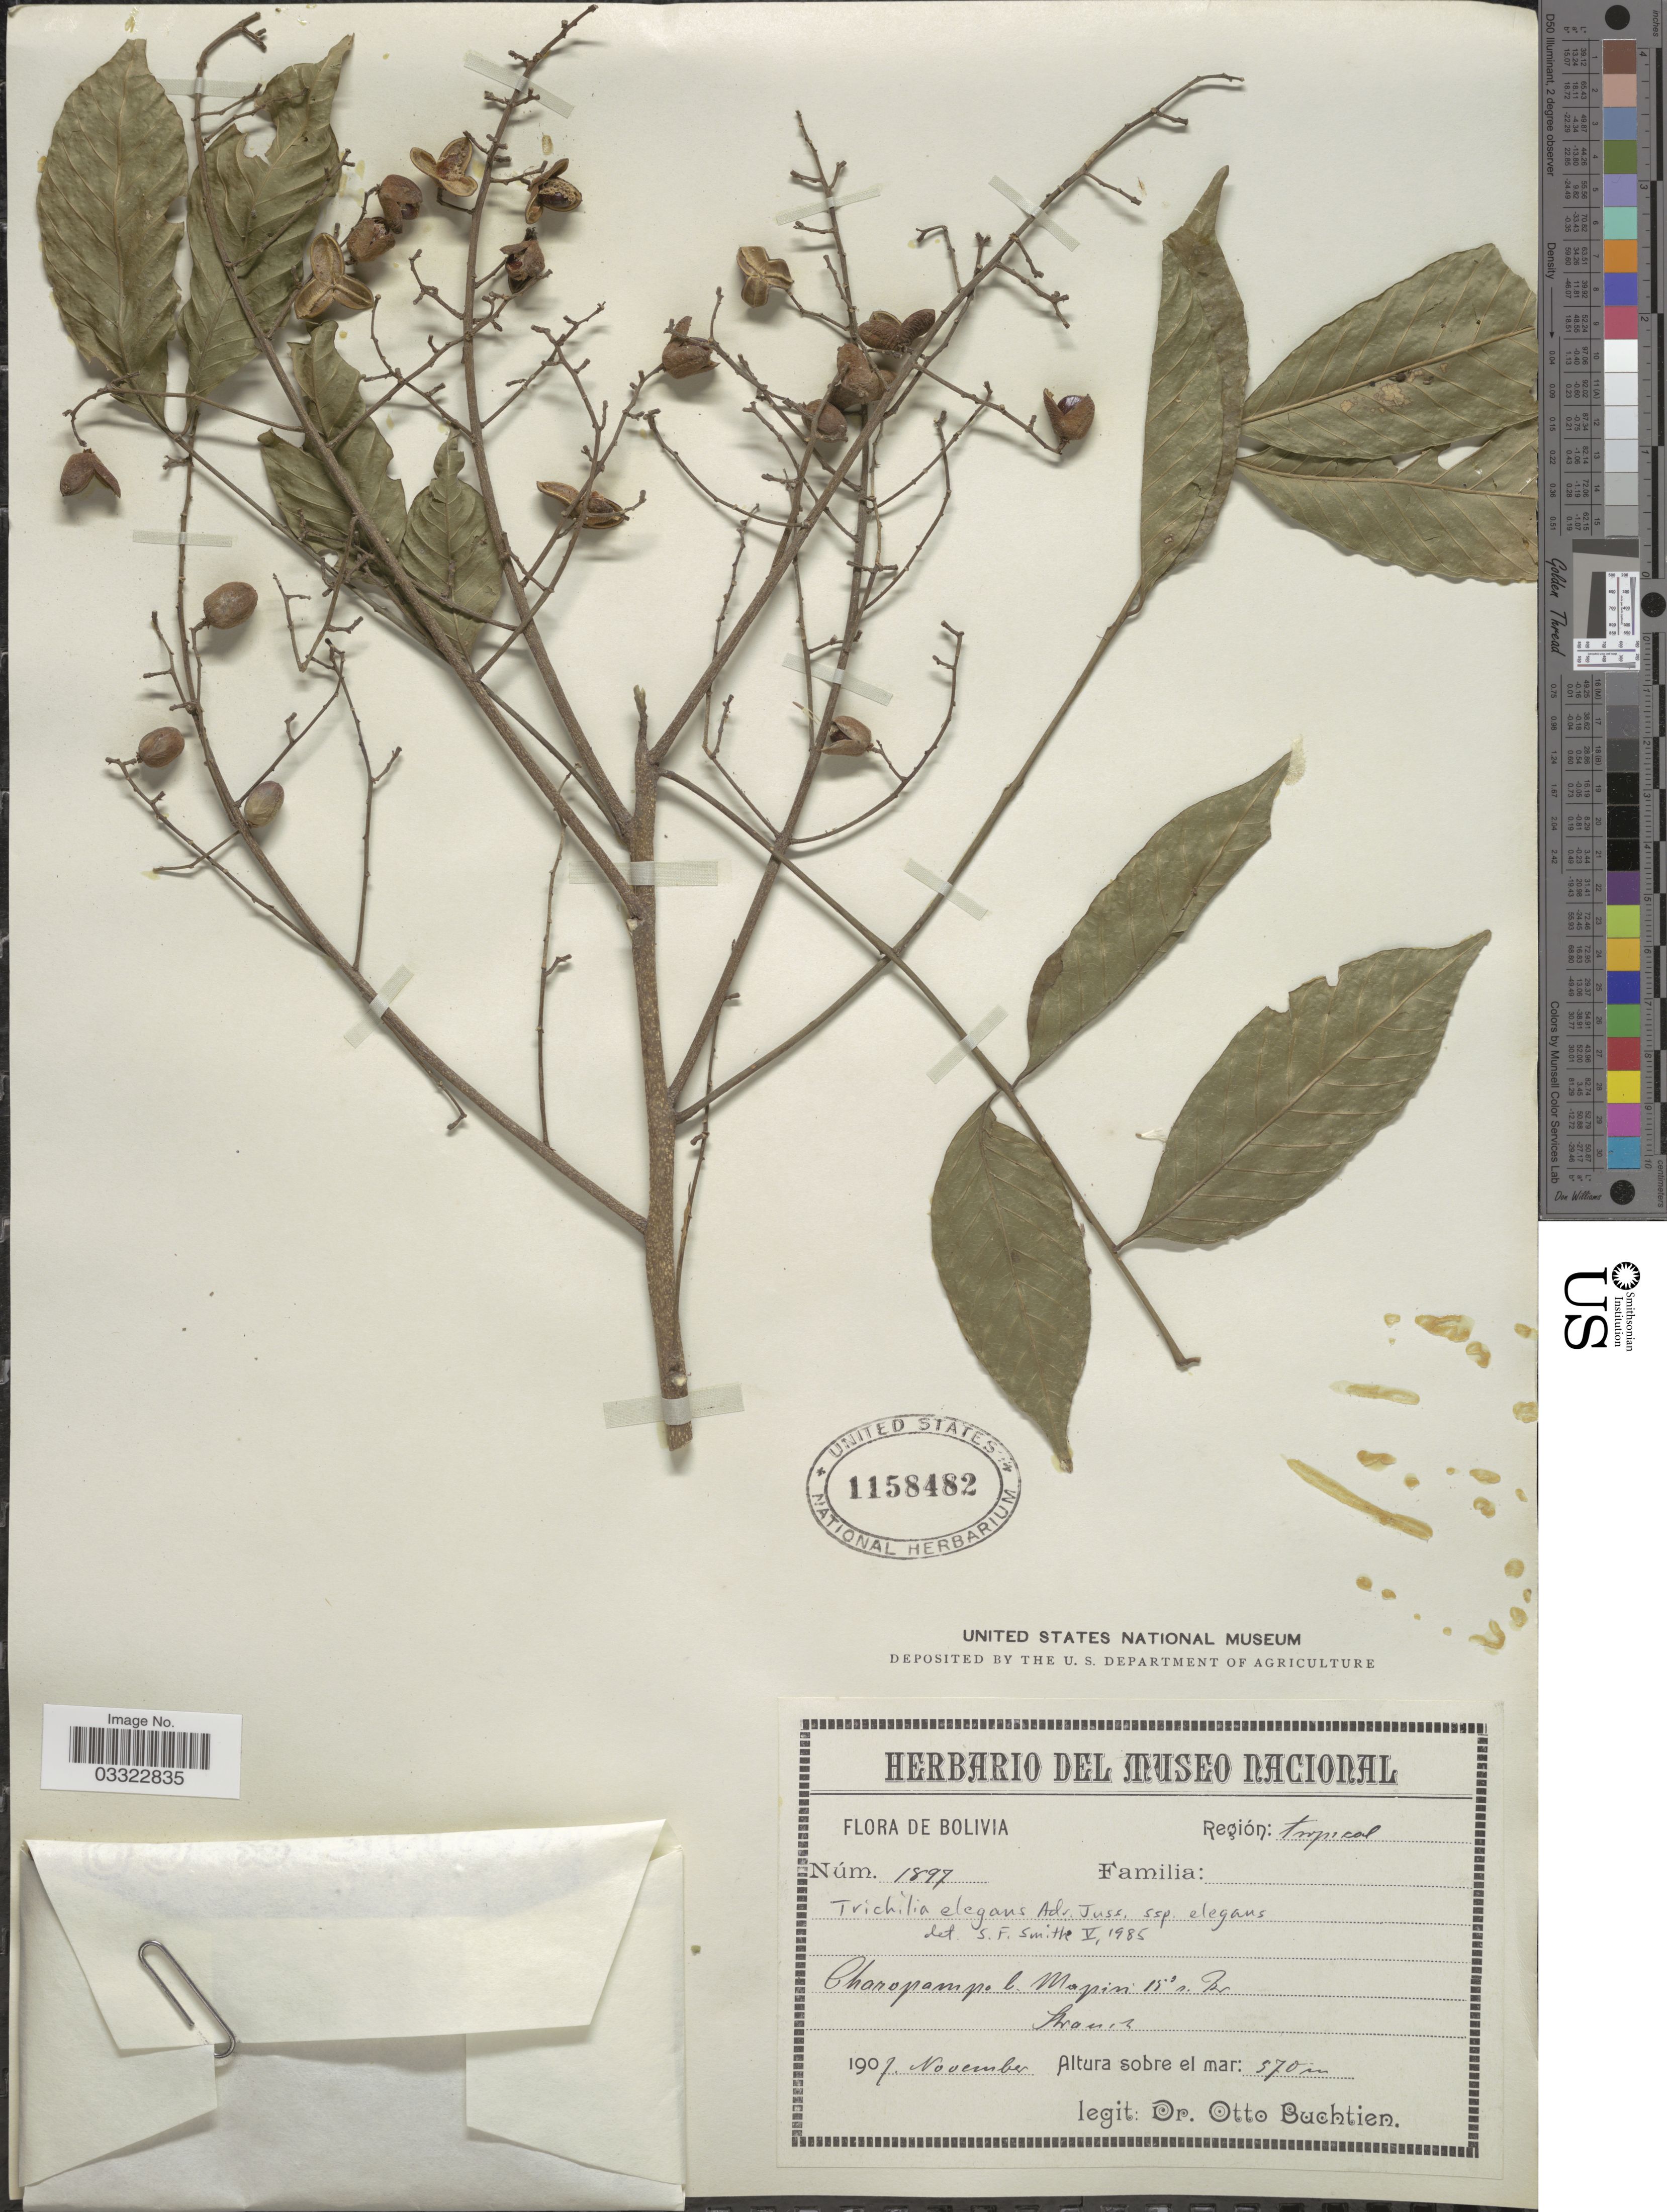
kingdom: Plantae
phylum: Tracheophyta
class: Magnoliopsida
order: Sapindales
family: Meliaceae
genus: Trichilia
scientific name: Trichilia elegans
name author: A. Juss.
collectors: O. Buchtien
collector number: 1897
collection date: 1907-11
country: Bolivia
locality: Región: tropical. Charopampo Mapiri 15˚ n. Br. Strauch.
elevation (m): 570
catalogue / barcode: US 1158482